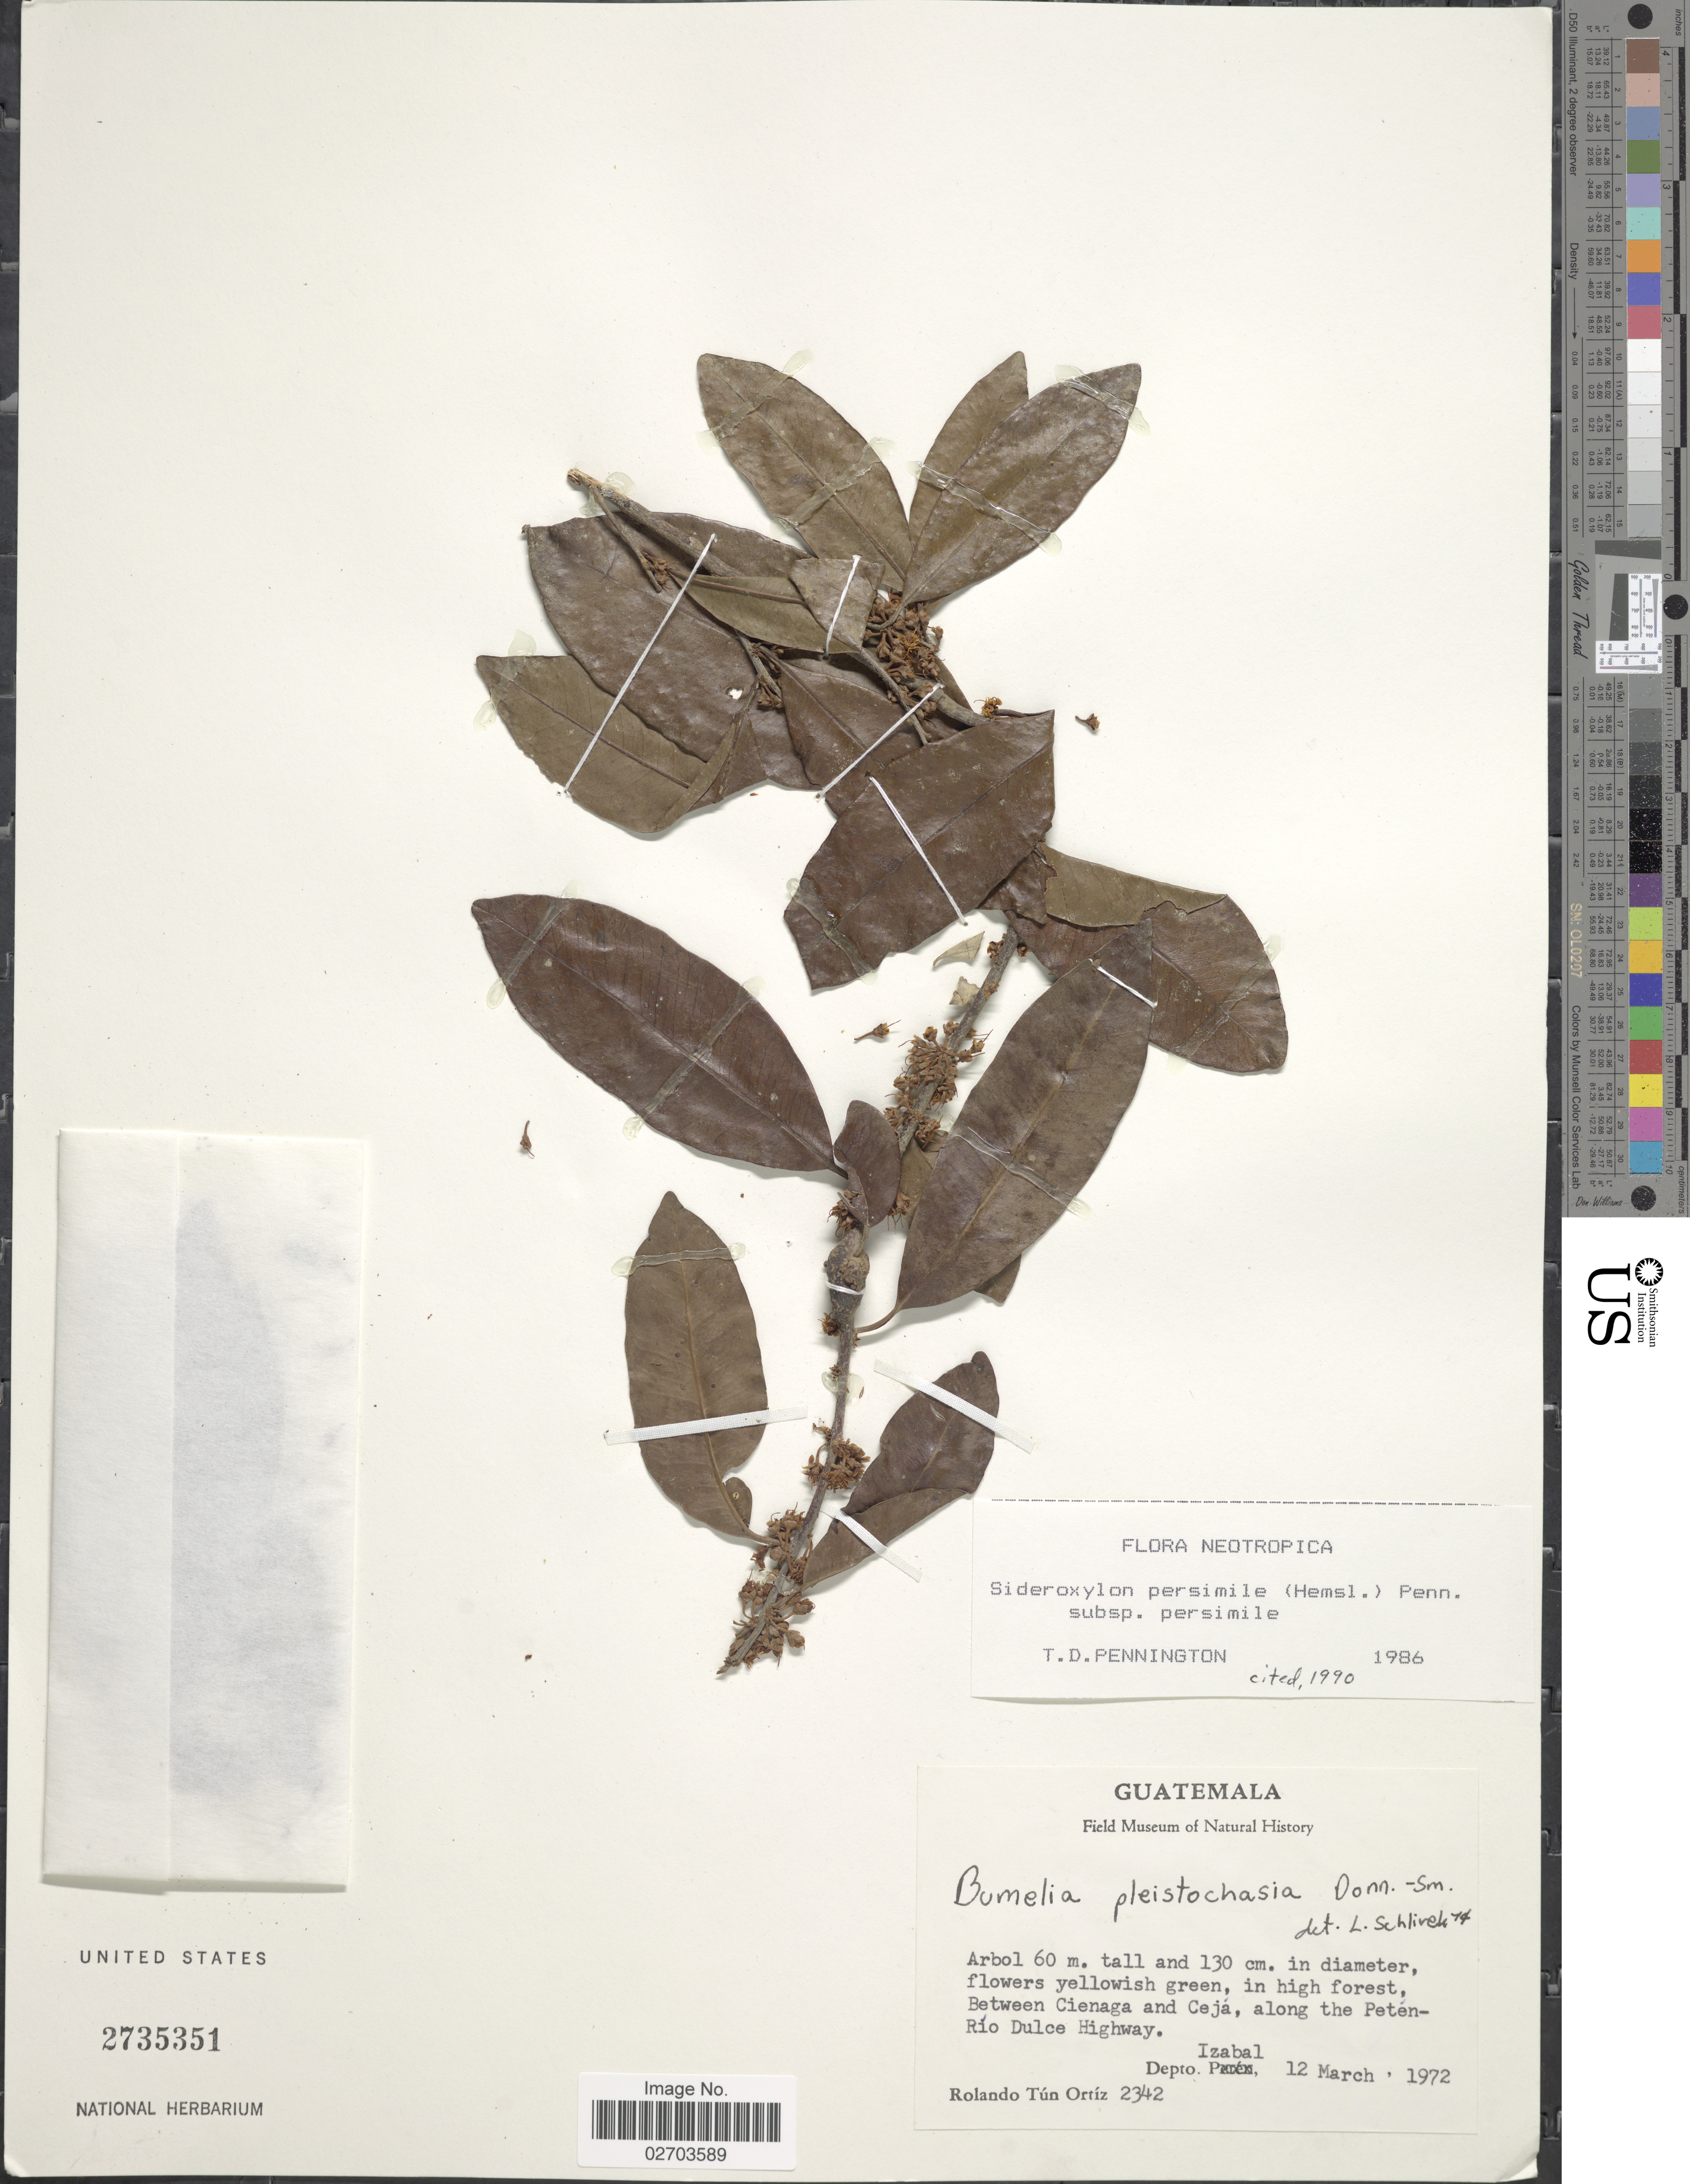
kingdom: Plantae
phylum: Tracheophyta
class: Magnoliopsida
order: Ericales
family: Sapotaceae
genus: Sideroxylon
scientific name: Sideroxylon persimile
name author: (Hemsl.) T.D. Penn.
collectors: R. T. Ortíz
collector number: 2342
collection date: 1972-03-12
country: Guatemala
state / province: Izabal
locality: Between Cienaga and Ceja, along the Peten-Rio Dulce Highway.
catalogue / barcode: US 2735351